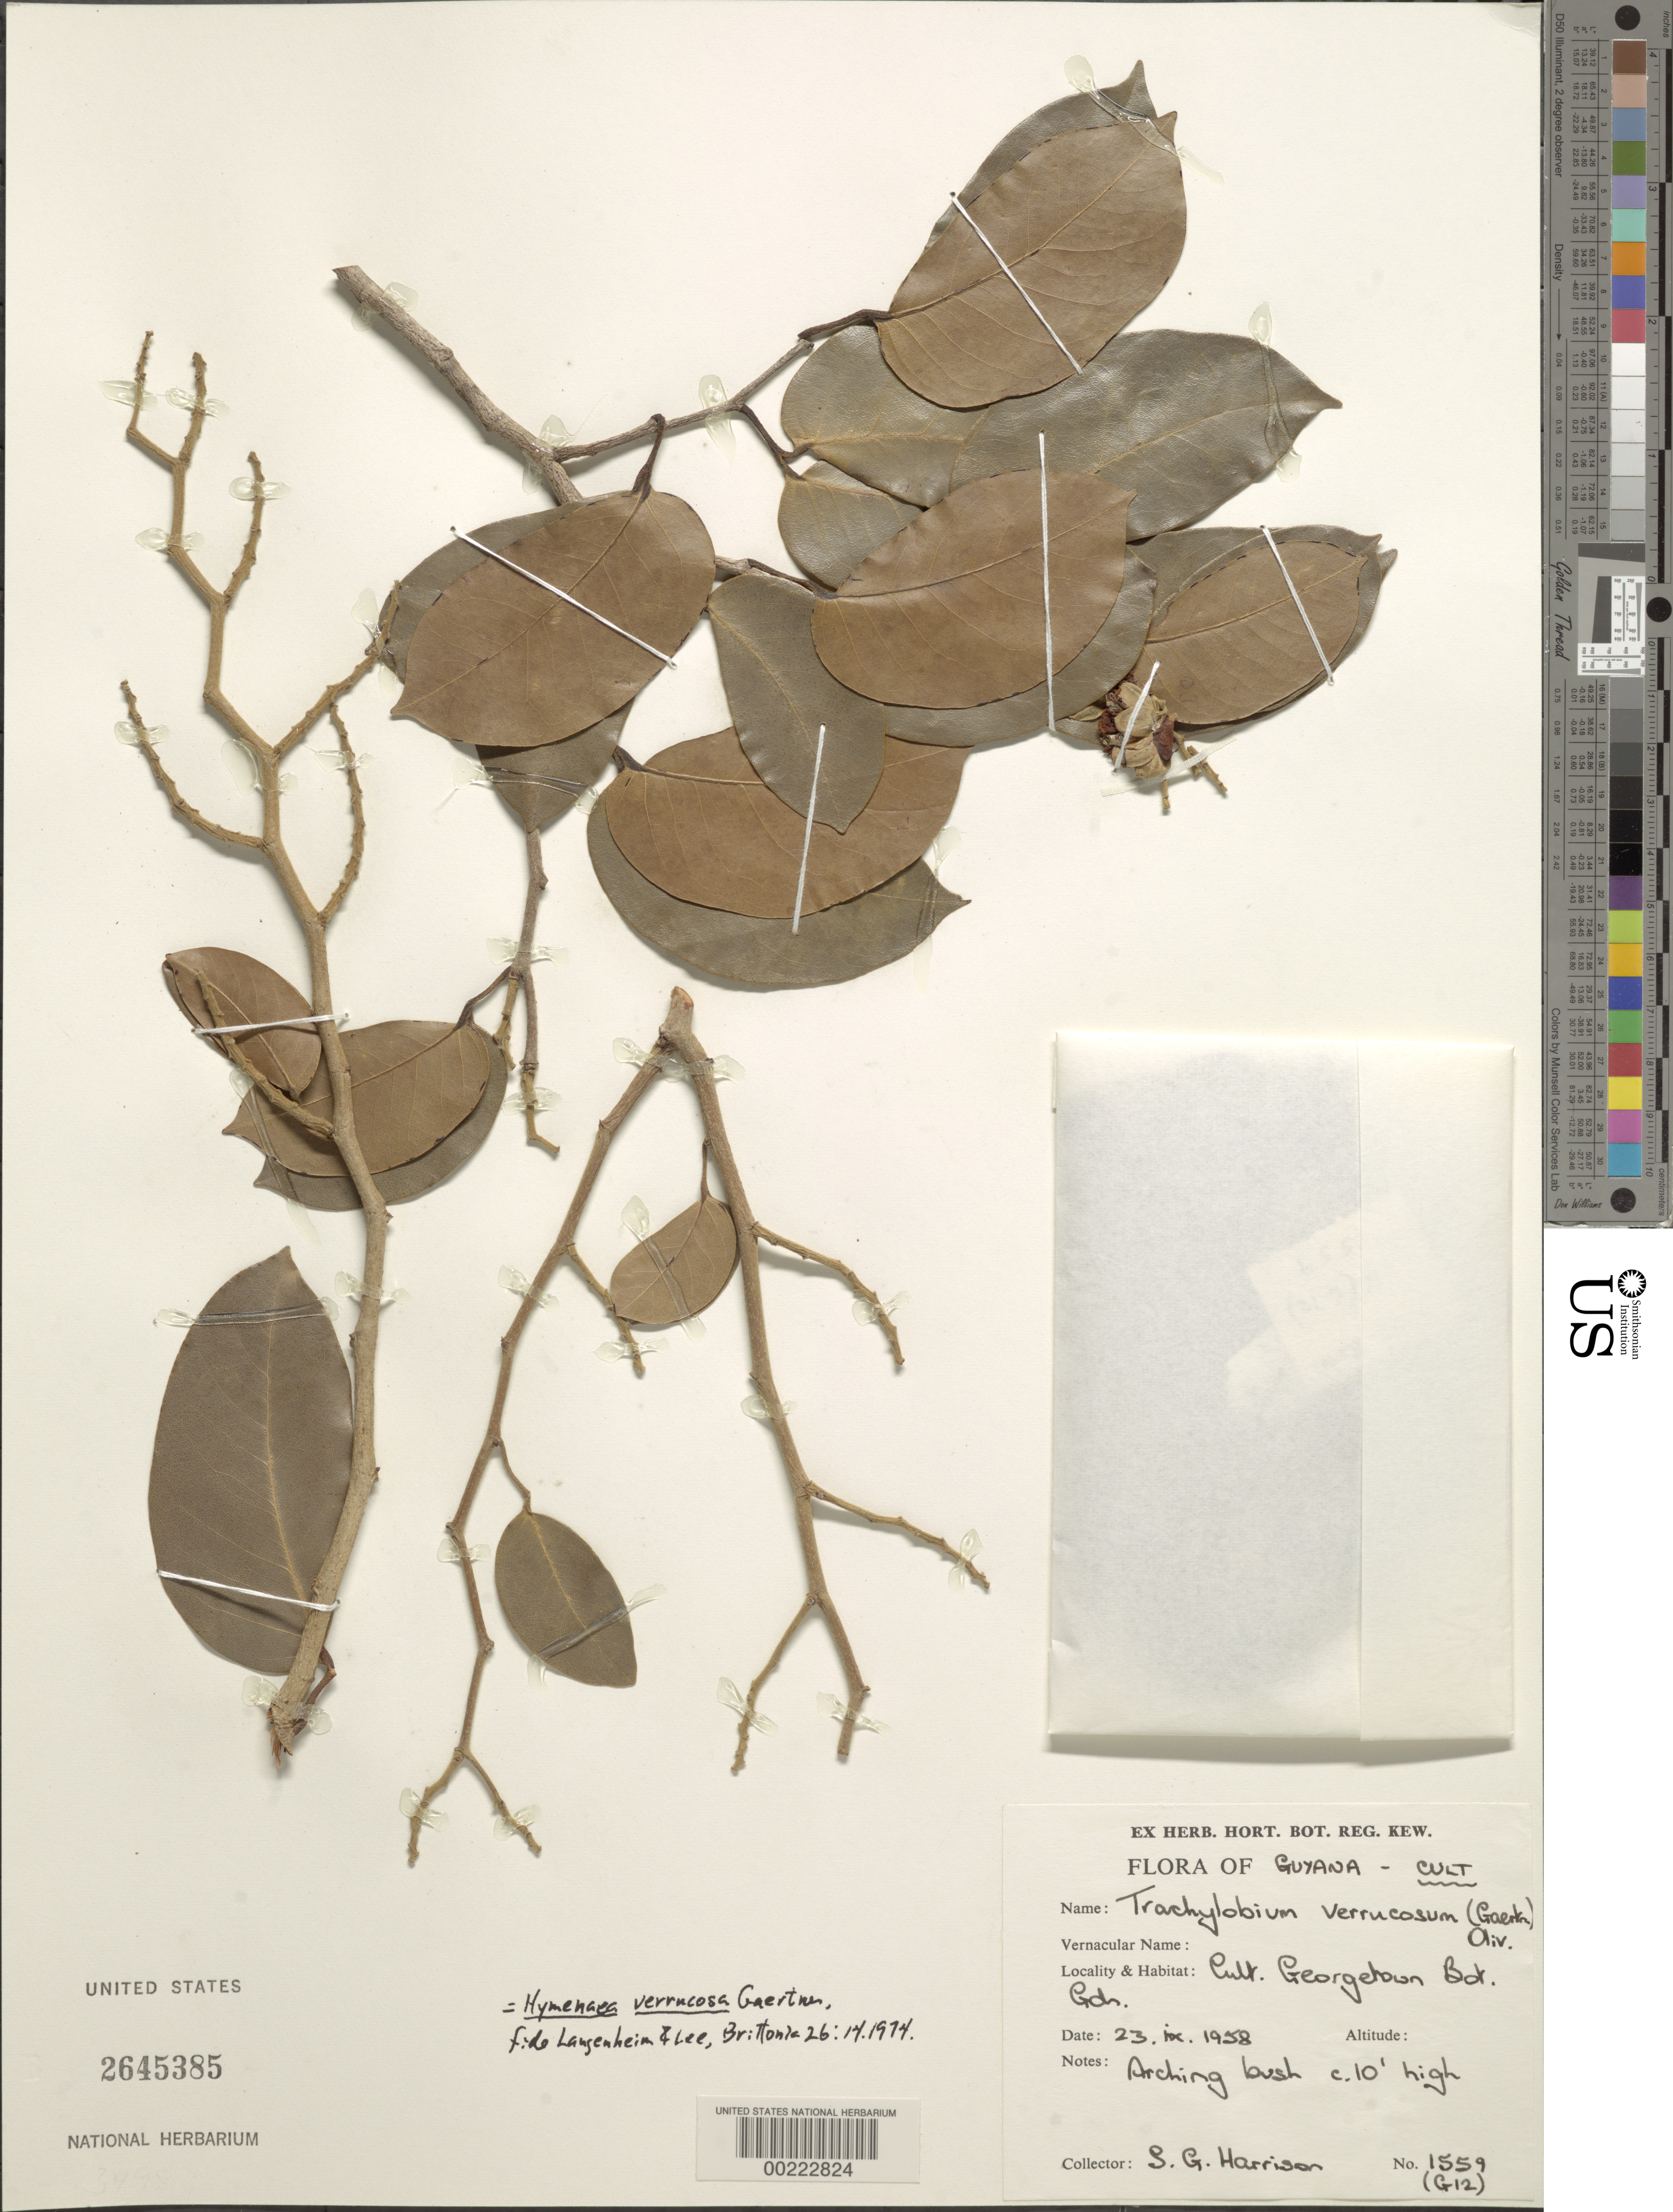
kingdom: Plantae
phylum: Tracheophyta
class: Magnoliopsida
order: Fabales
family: Fabaceae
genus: Hymenaea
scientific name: Hymenaea verrucosa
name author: Gaertn.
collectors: S. G. Harrison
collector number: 1559 (g12)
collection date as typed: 23 Sep 1958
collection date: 1958-09-23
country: Guyana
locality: Georgetown bot. gdn.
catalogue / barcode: US 2645385